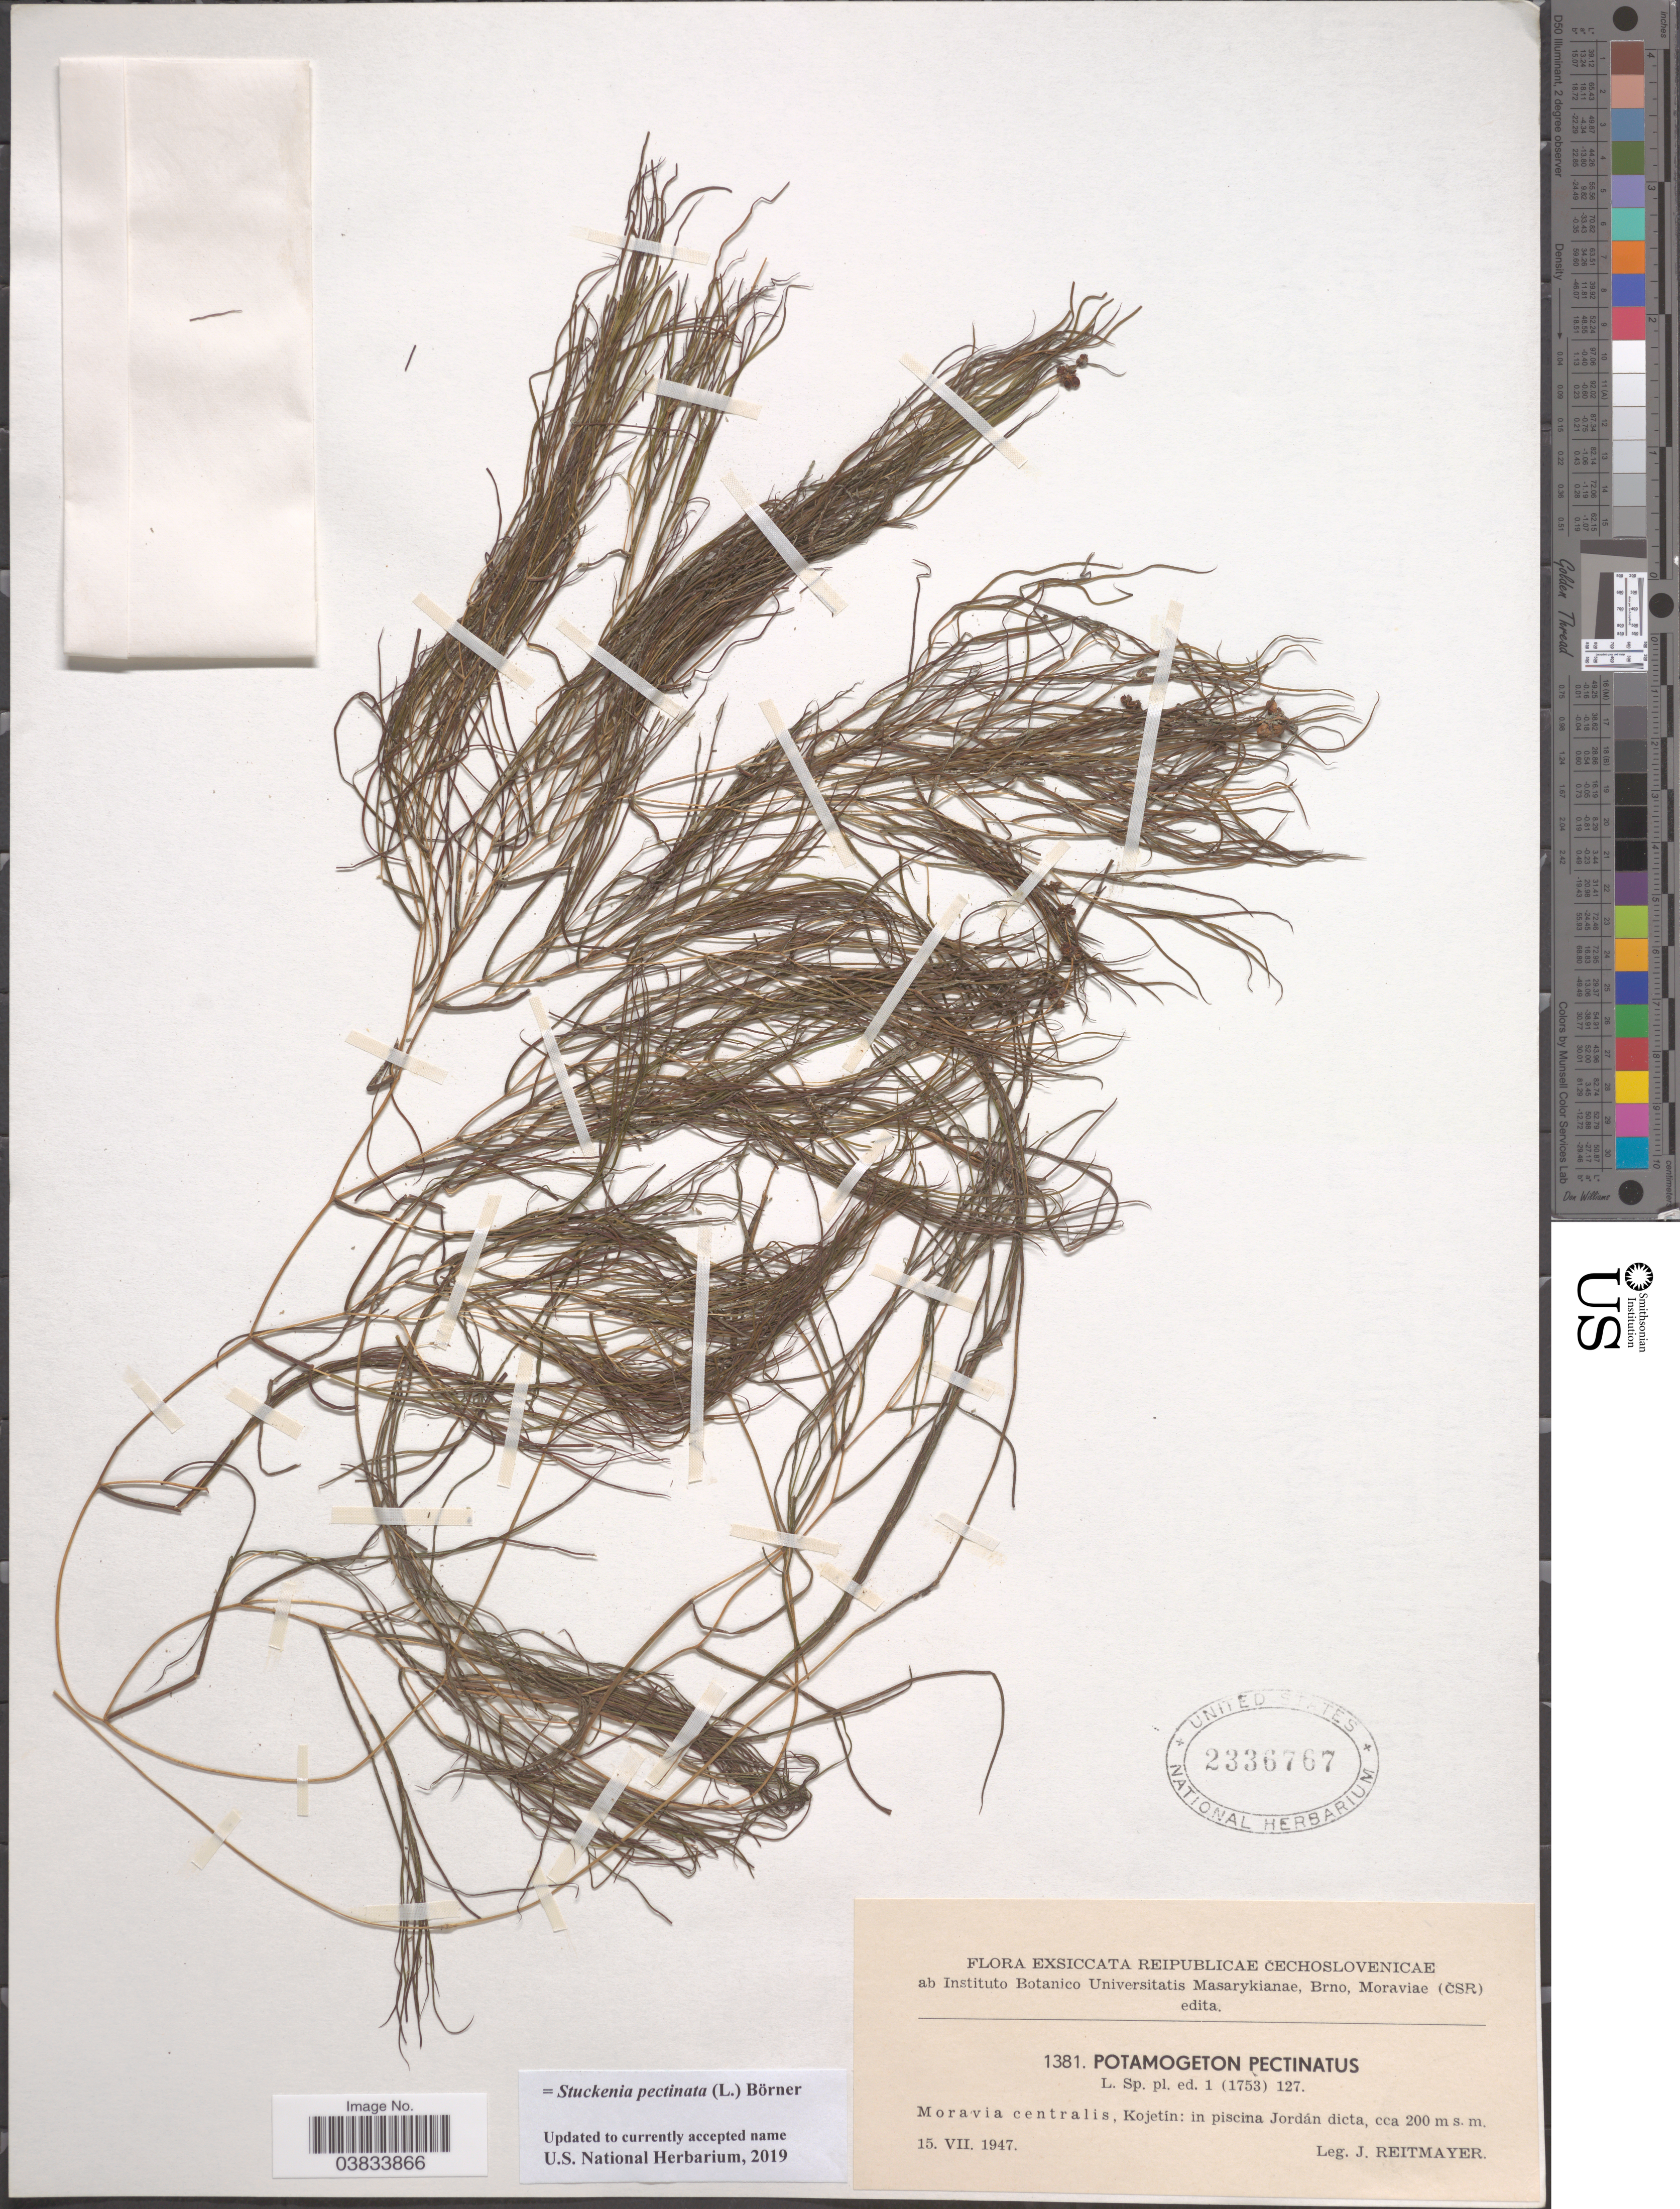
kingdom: Plantae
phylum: Tracheophyta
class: Liliopsida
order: Alismatales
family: Potamogetonaceae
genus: Stuckenia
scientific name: Stuckenia pectinata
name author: (L.) Börner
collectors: J. Reitmayer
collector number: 1381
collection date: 1947-07-15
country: Czechia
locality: Moravia centralis, Kojetín: in piscina Jordán dicta.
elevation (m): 200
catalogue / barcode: US 2336767